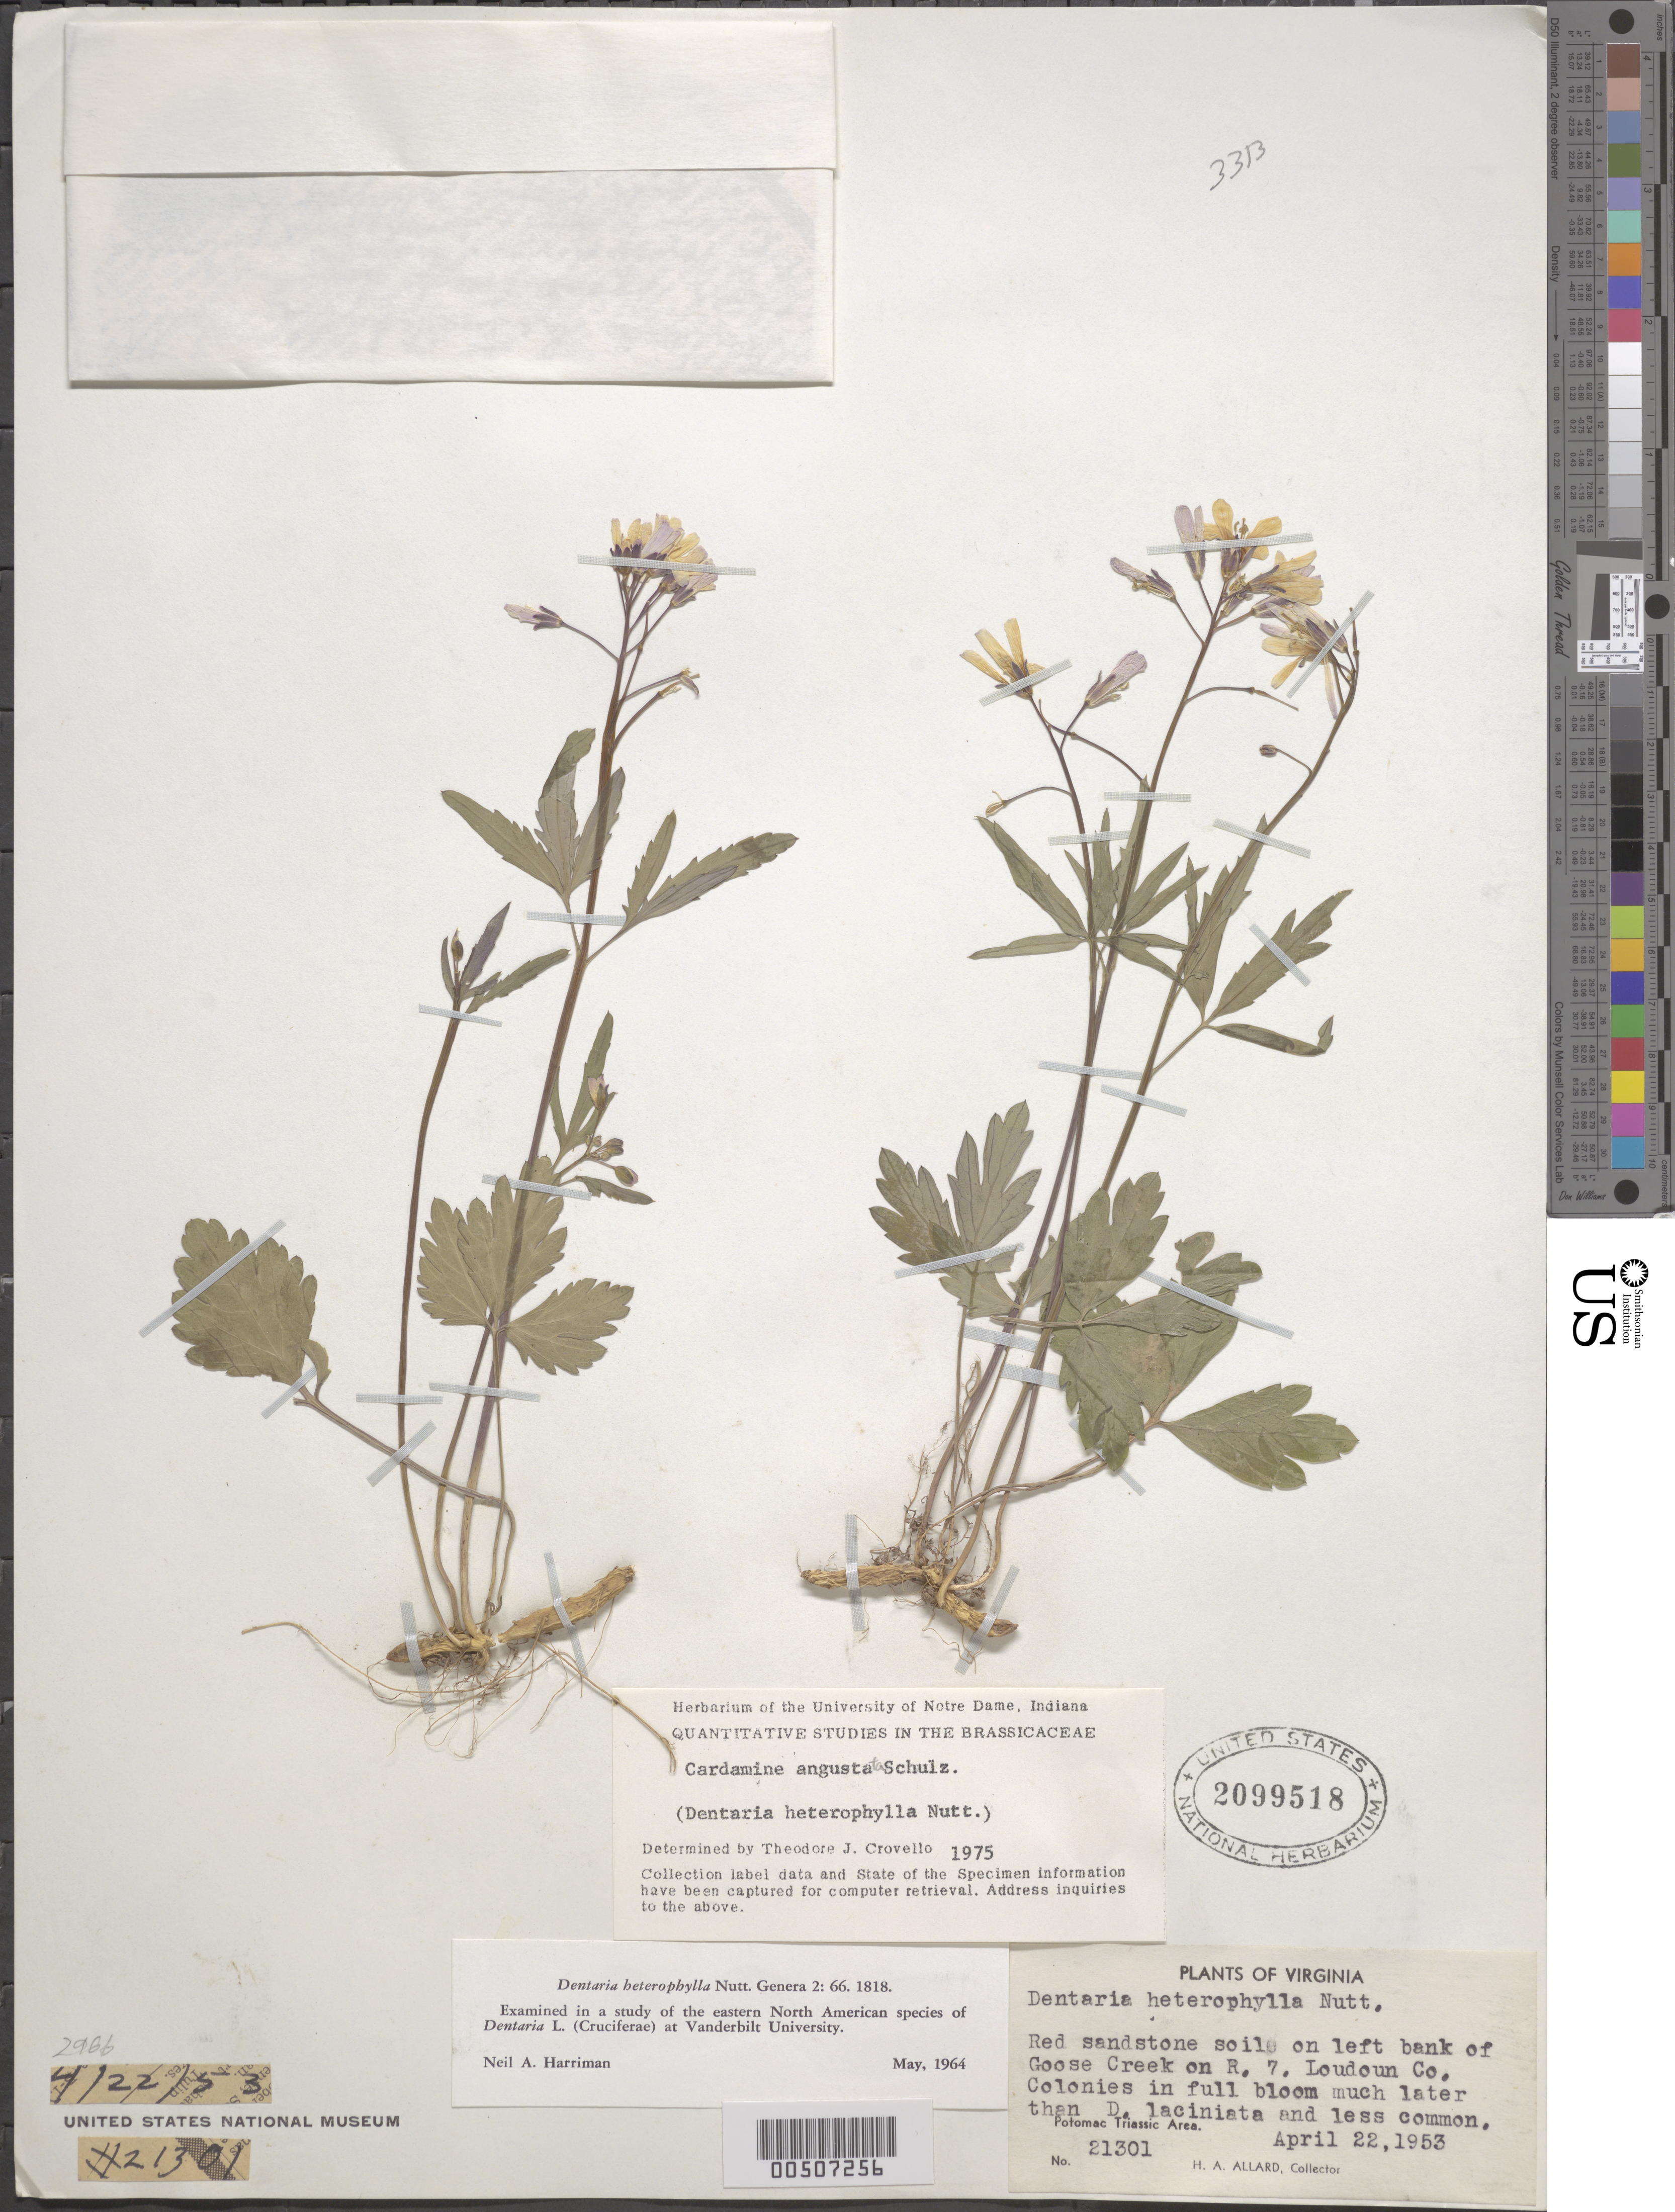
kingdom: Plantae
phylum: Tracheophyta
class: Magnoliopsida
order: Brassicales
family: Brassicaceae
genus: Cardamine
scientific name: Cardamine angustata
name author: O.E. Schulz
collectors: H. A. Allard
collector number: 21301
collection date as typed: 22 Apr 1953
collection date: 1953-04-22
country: United States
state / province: Virginia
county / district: Loudoun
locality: Goose Creek on Fr 7.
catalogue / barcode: US 2099518